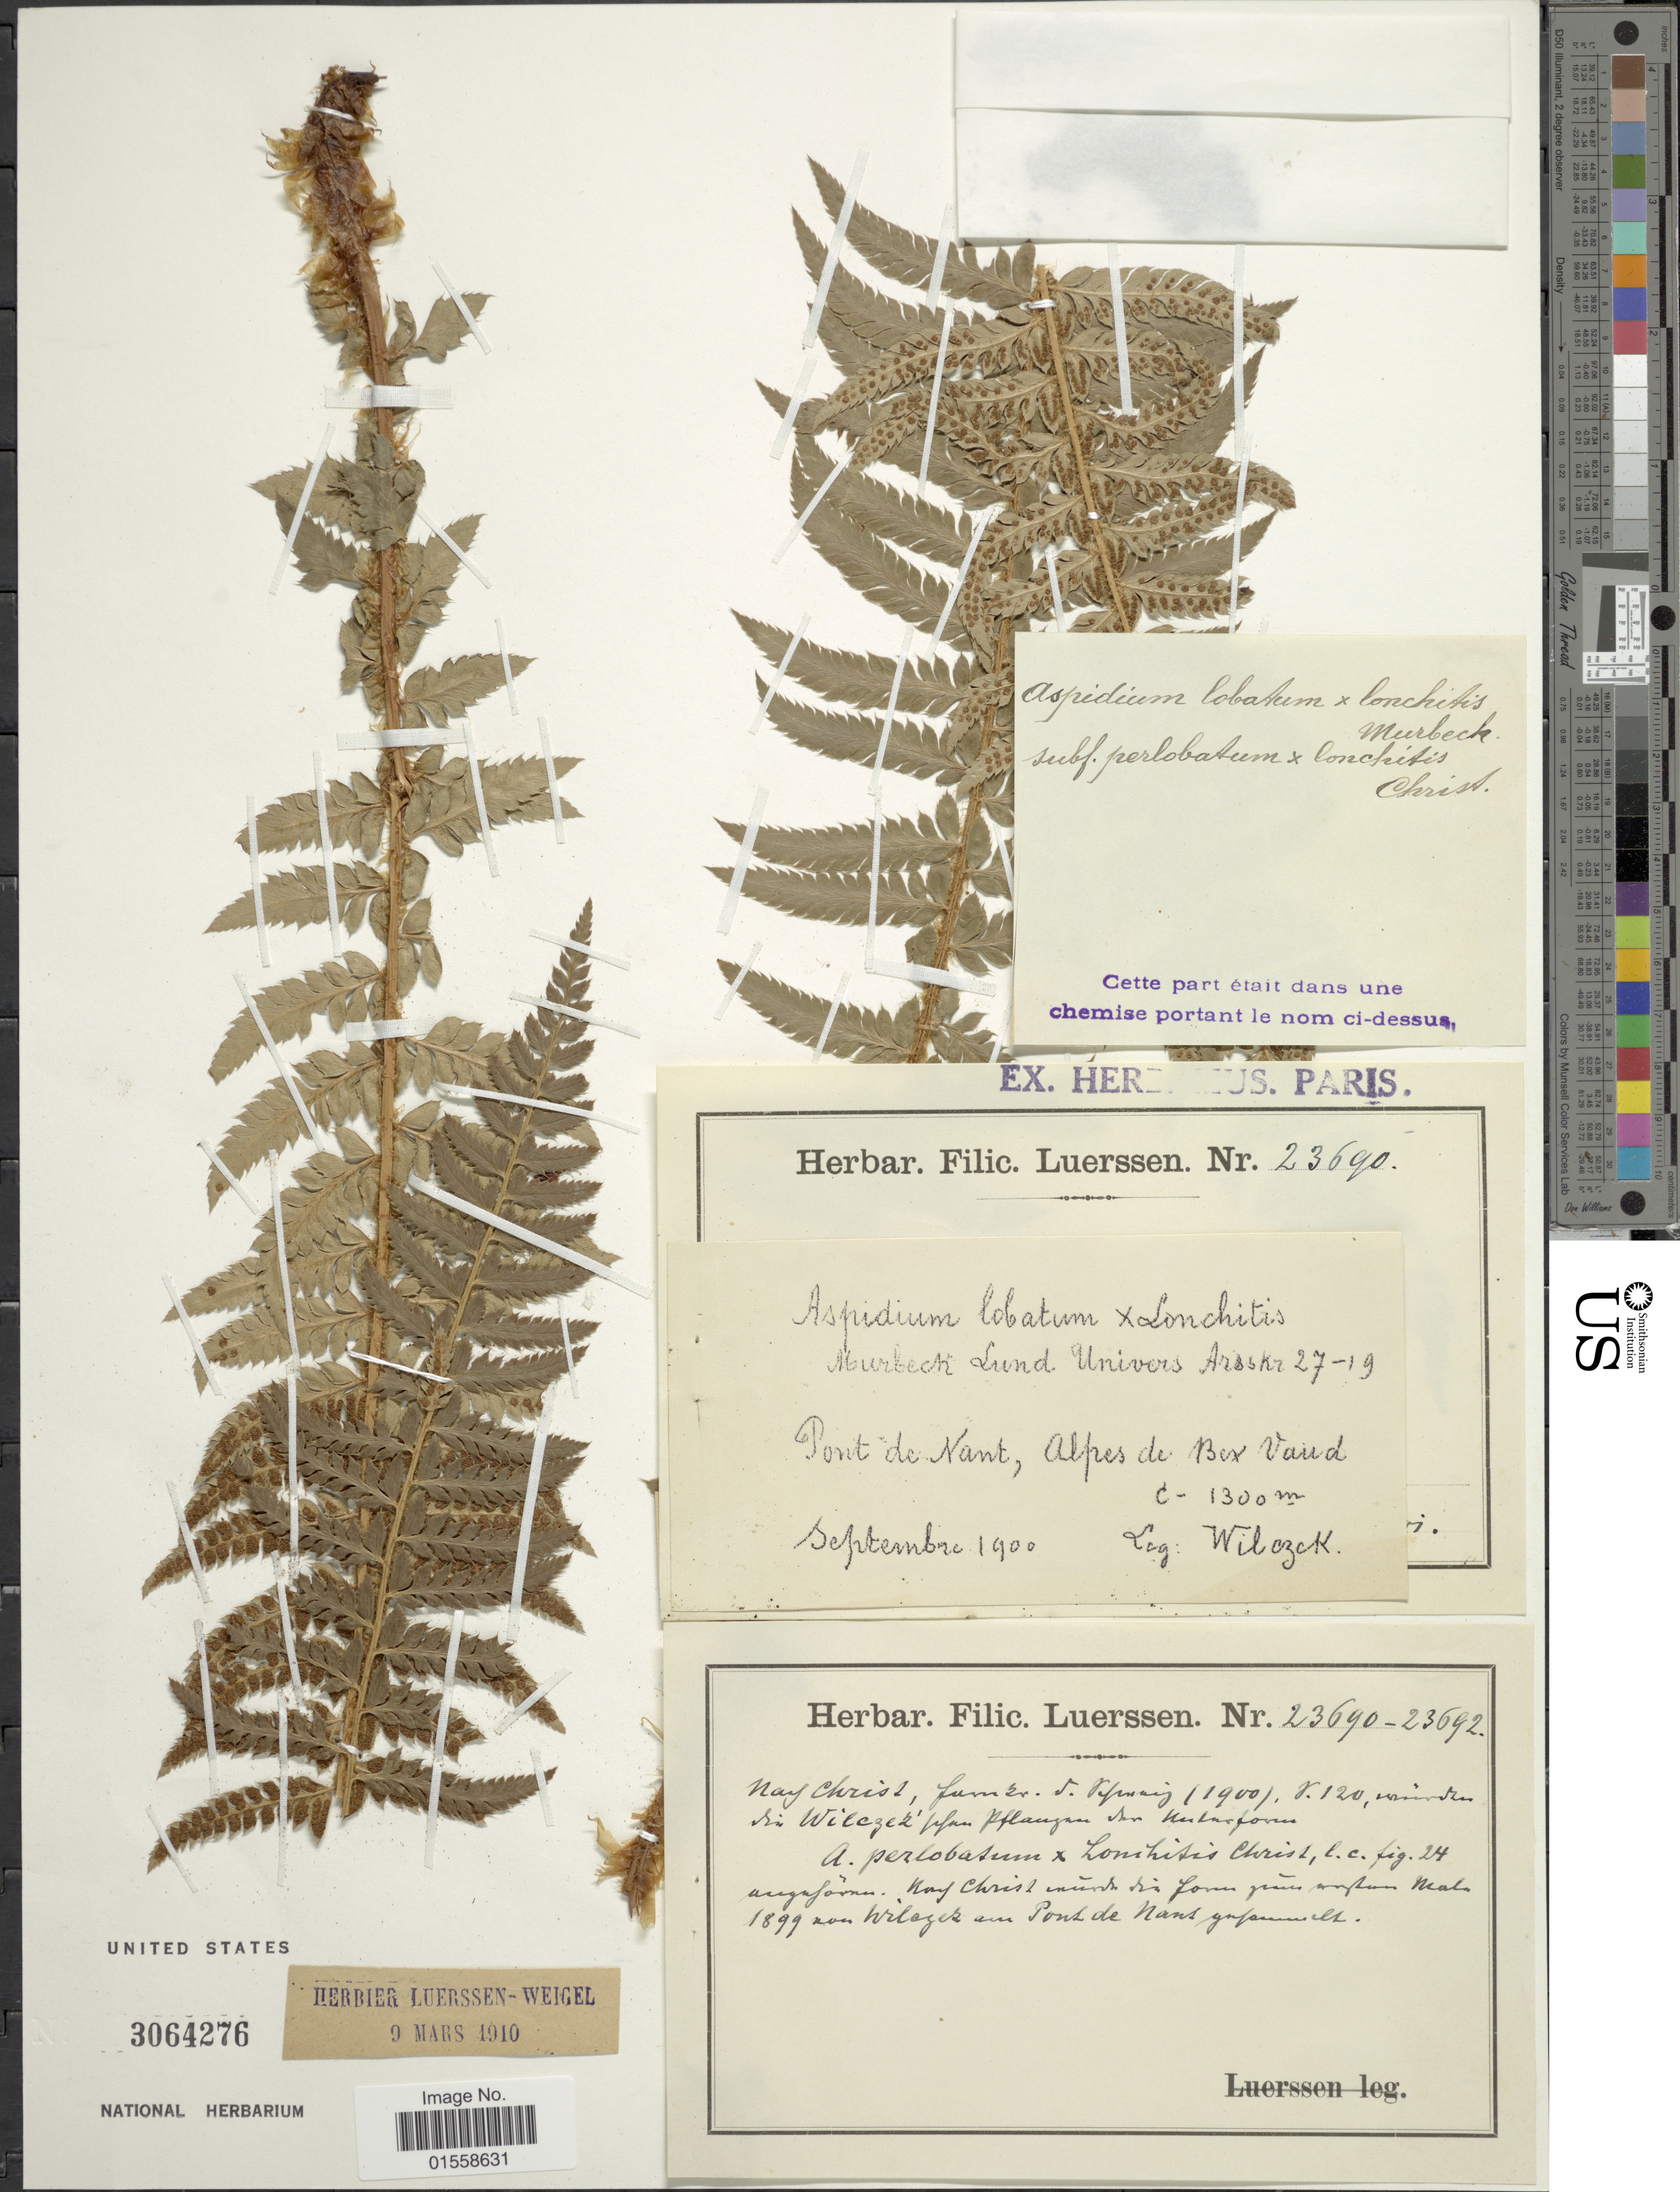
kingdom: Plantae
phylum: Tracheophyta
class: Polypodiopsida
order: Polypodiales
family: Dryopteridaceae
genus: Polystichum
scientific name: Polystichum x illyricum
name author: Hahne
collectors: Wilczek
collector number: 23690*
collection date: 1900-09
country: Switzerland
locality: Pont de Nant, Alpes de Bex Vaud.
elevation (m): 1300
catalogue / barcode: US 3064276